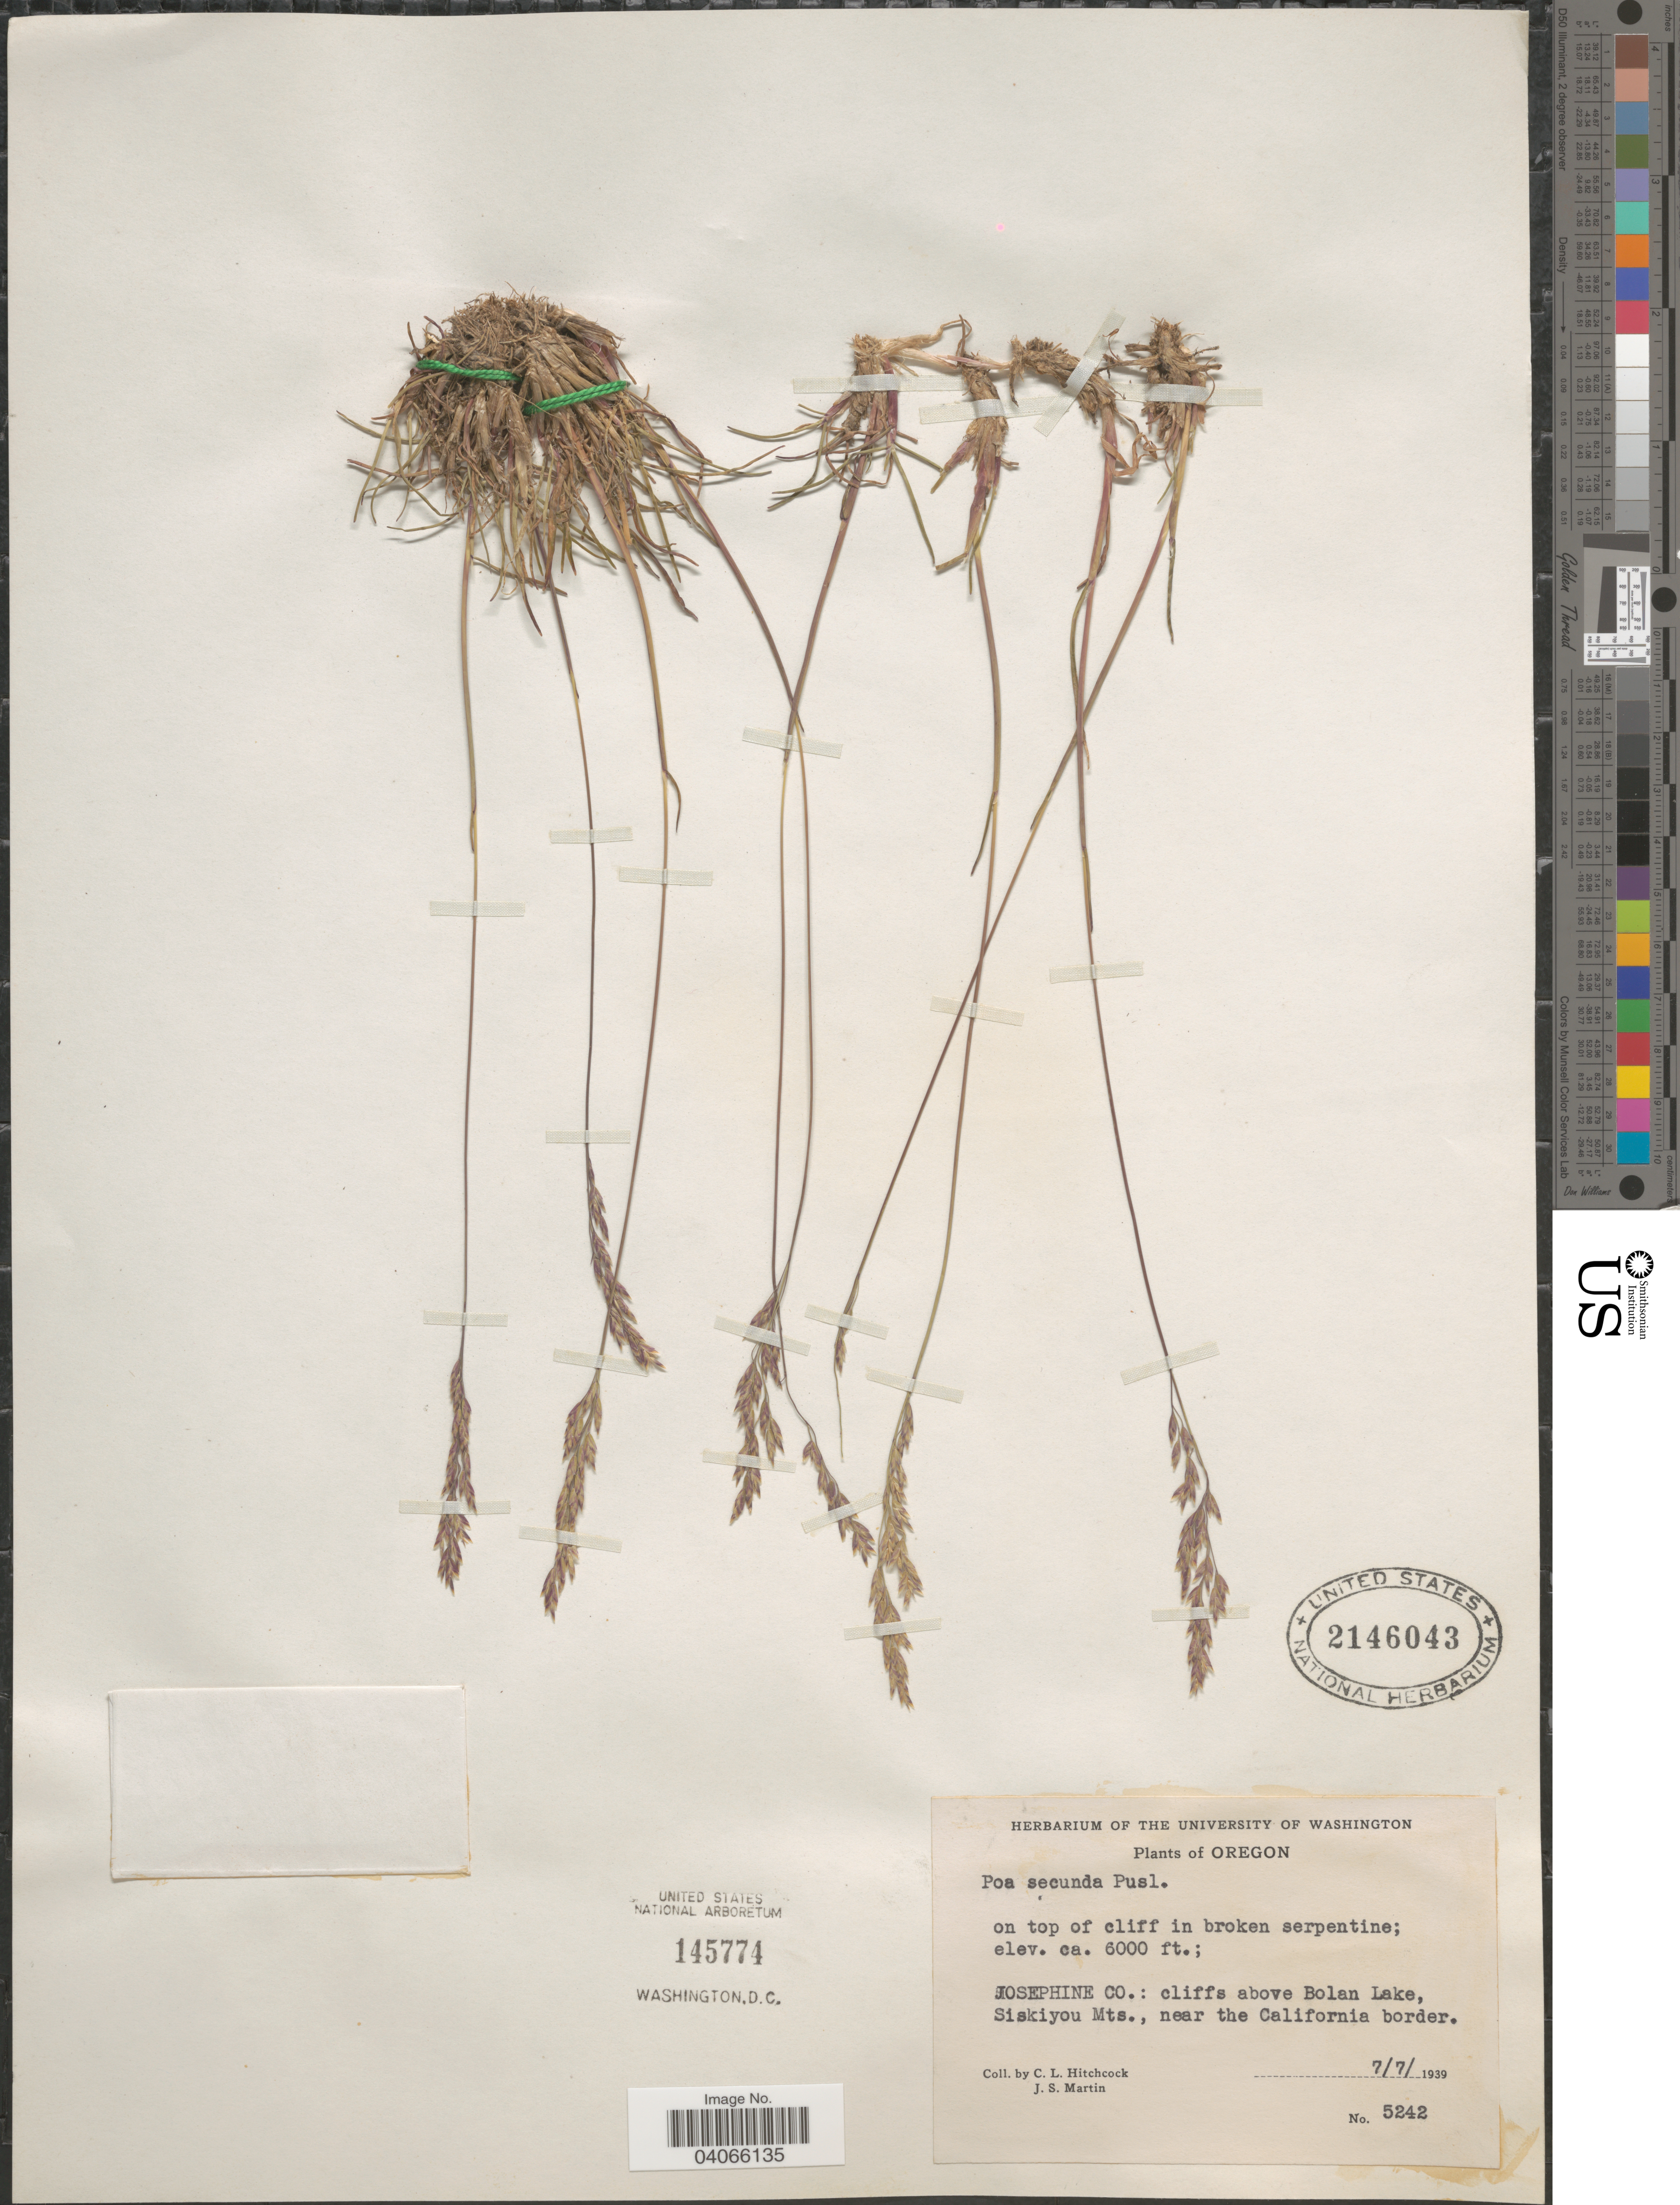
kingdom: Plantae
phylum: Tracheophyta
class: Liliopsida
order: Poales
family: Poaceae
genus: Poa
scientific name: Poa secunda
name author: J. Presl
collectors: C. L. Hitchcock & J. S. Martin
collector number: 5242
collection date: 1939-07-07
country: United States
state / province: Oregon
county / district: Josephine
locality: On top of cliff in broken serpentine. Josephine Co.: cliffs above Bolan Lake, Siskiyou Mts., near the California border.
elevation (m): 1829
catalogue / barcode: US 2146043